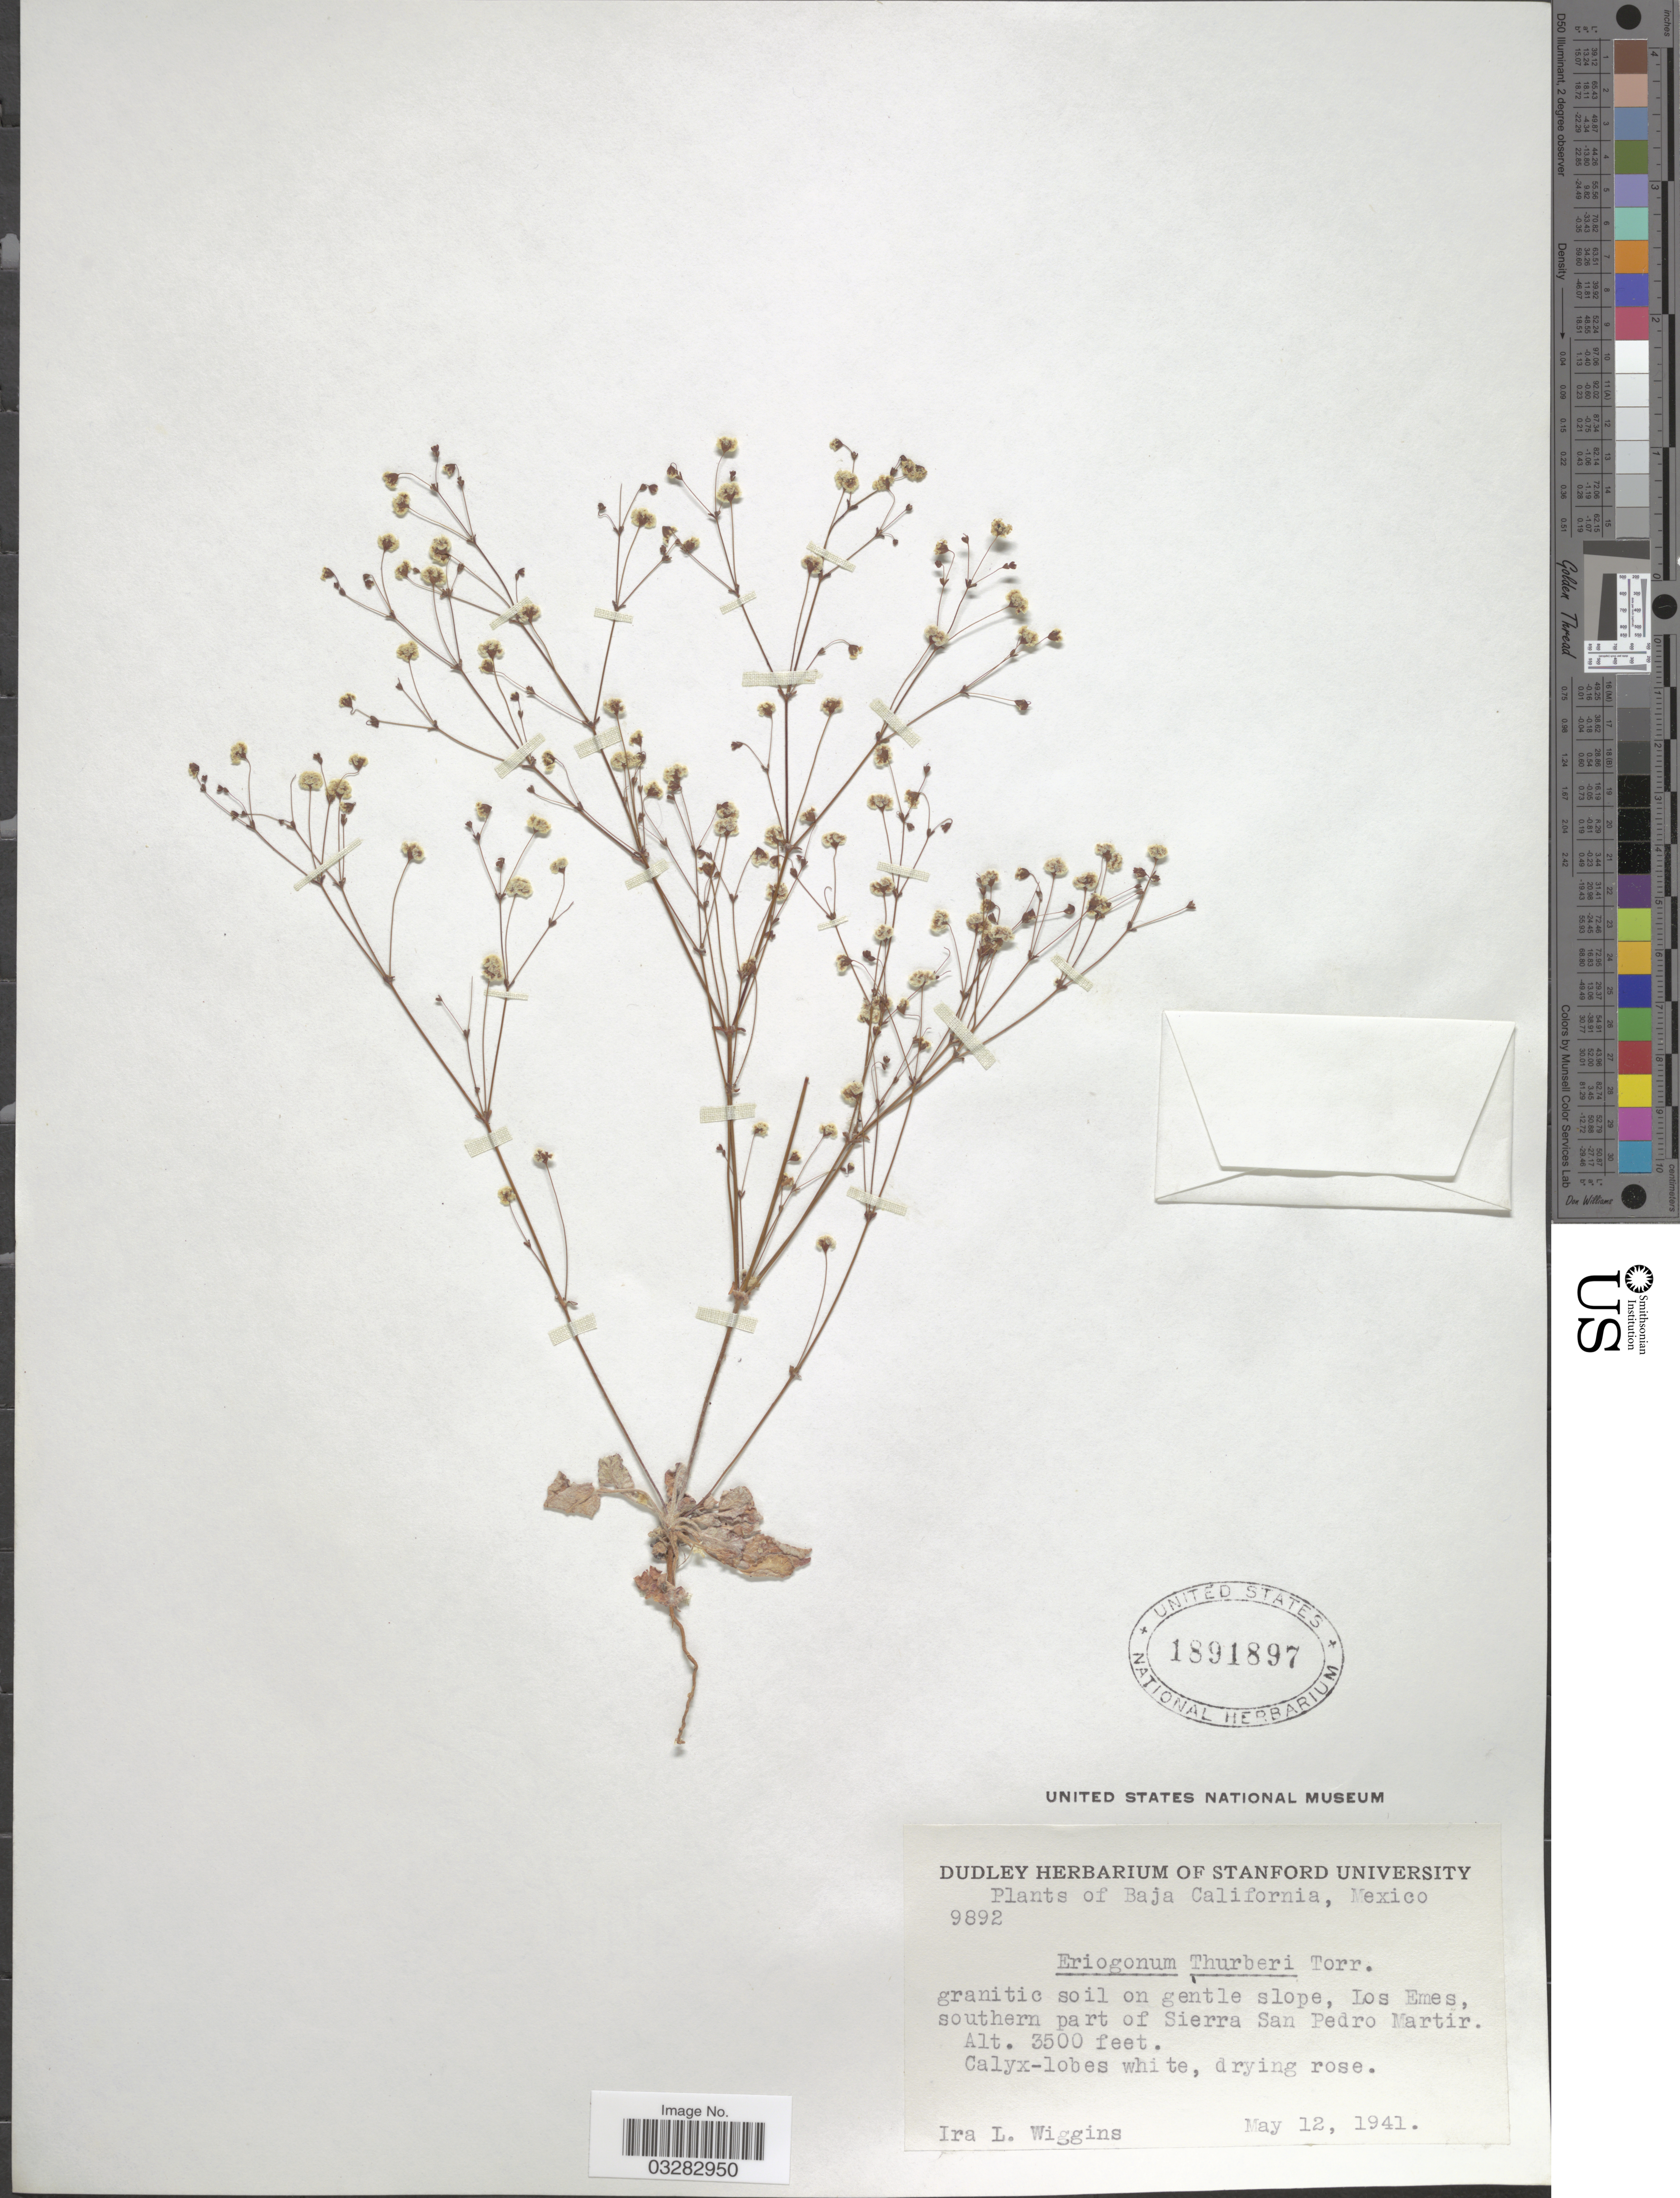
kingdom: Plantae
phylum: Tracheophyta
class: Magnoliopsida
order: Caryophyllales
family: Polygonaceae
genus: Eriogonum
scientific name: Eriogonum thurberi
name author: Torr.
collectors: I. L. Wiggins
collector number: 9892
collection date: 1941-05-12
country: Mexico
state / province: Baja California Sur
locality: Granitic soil on gentle slope, Los Emes, southern part of Sierra San Pedro Martir.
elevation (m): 1067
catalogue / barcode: US 1891897